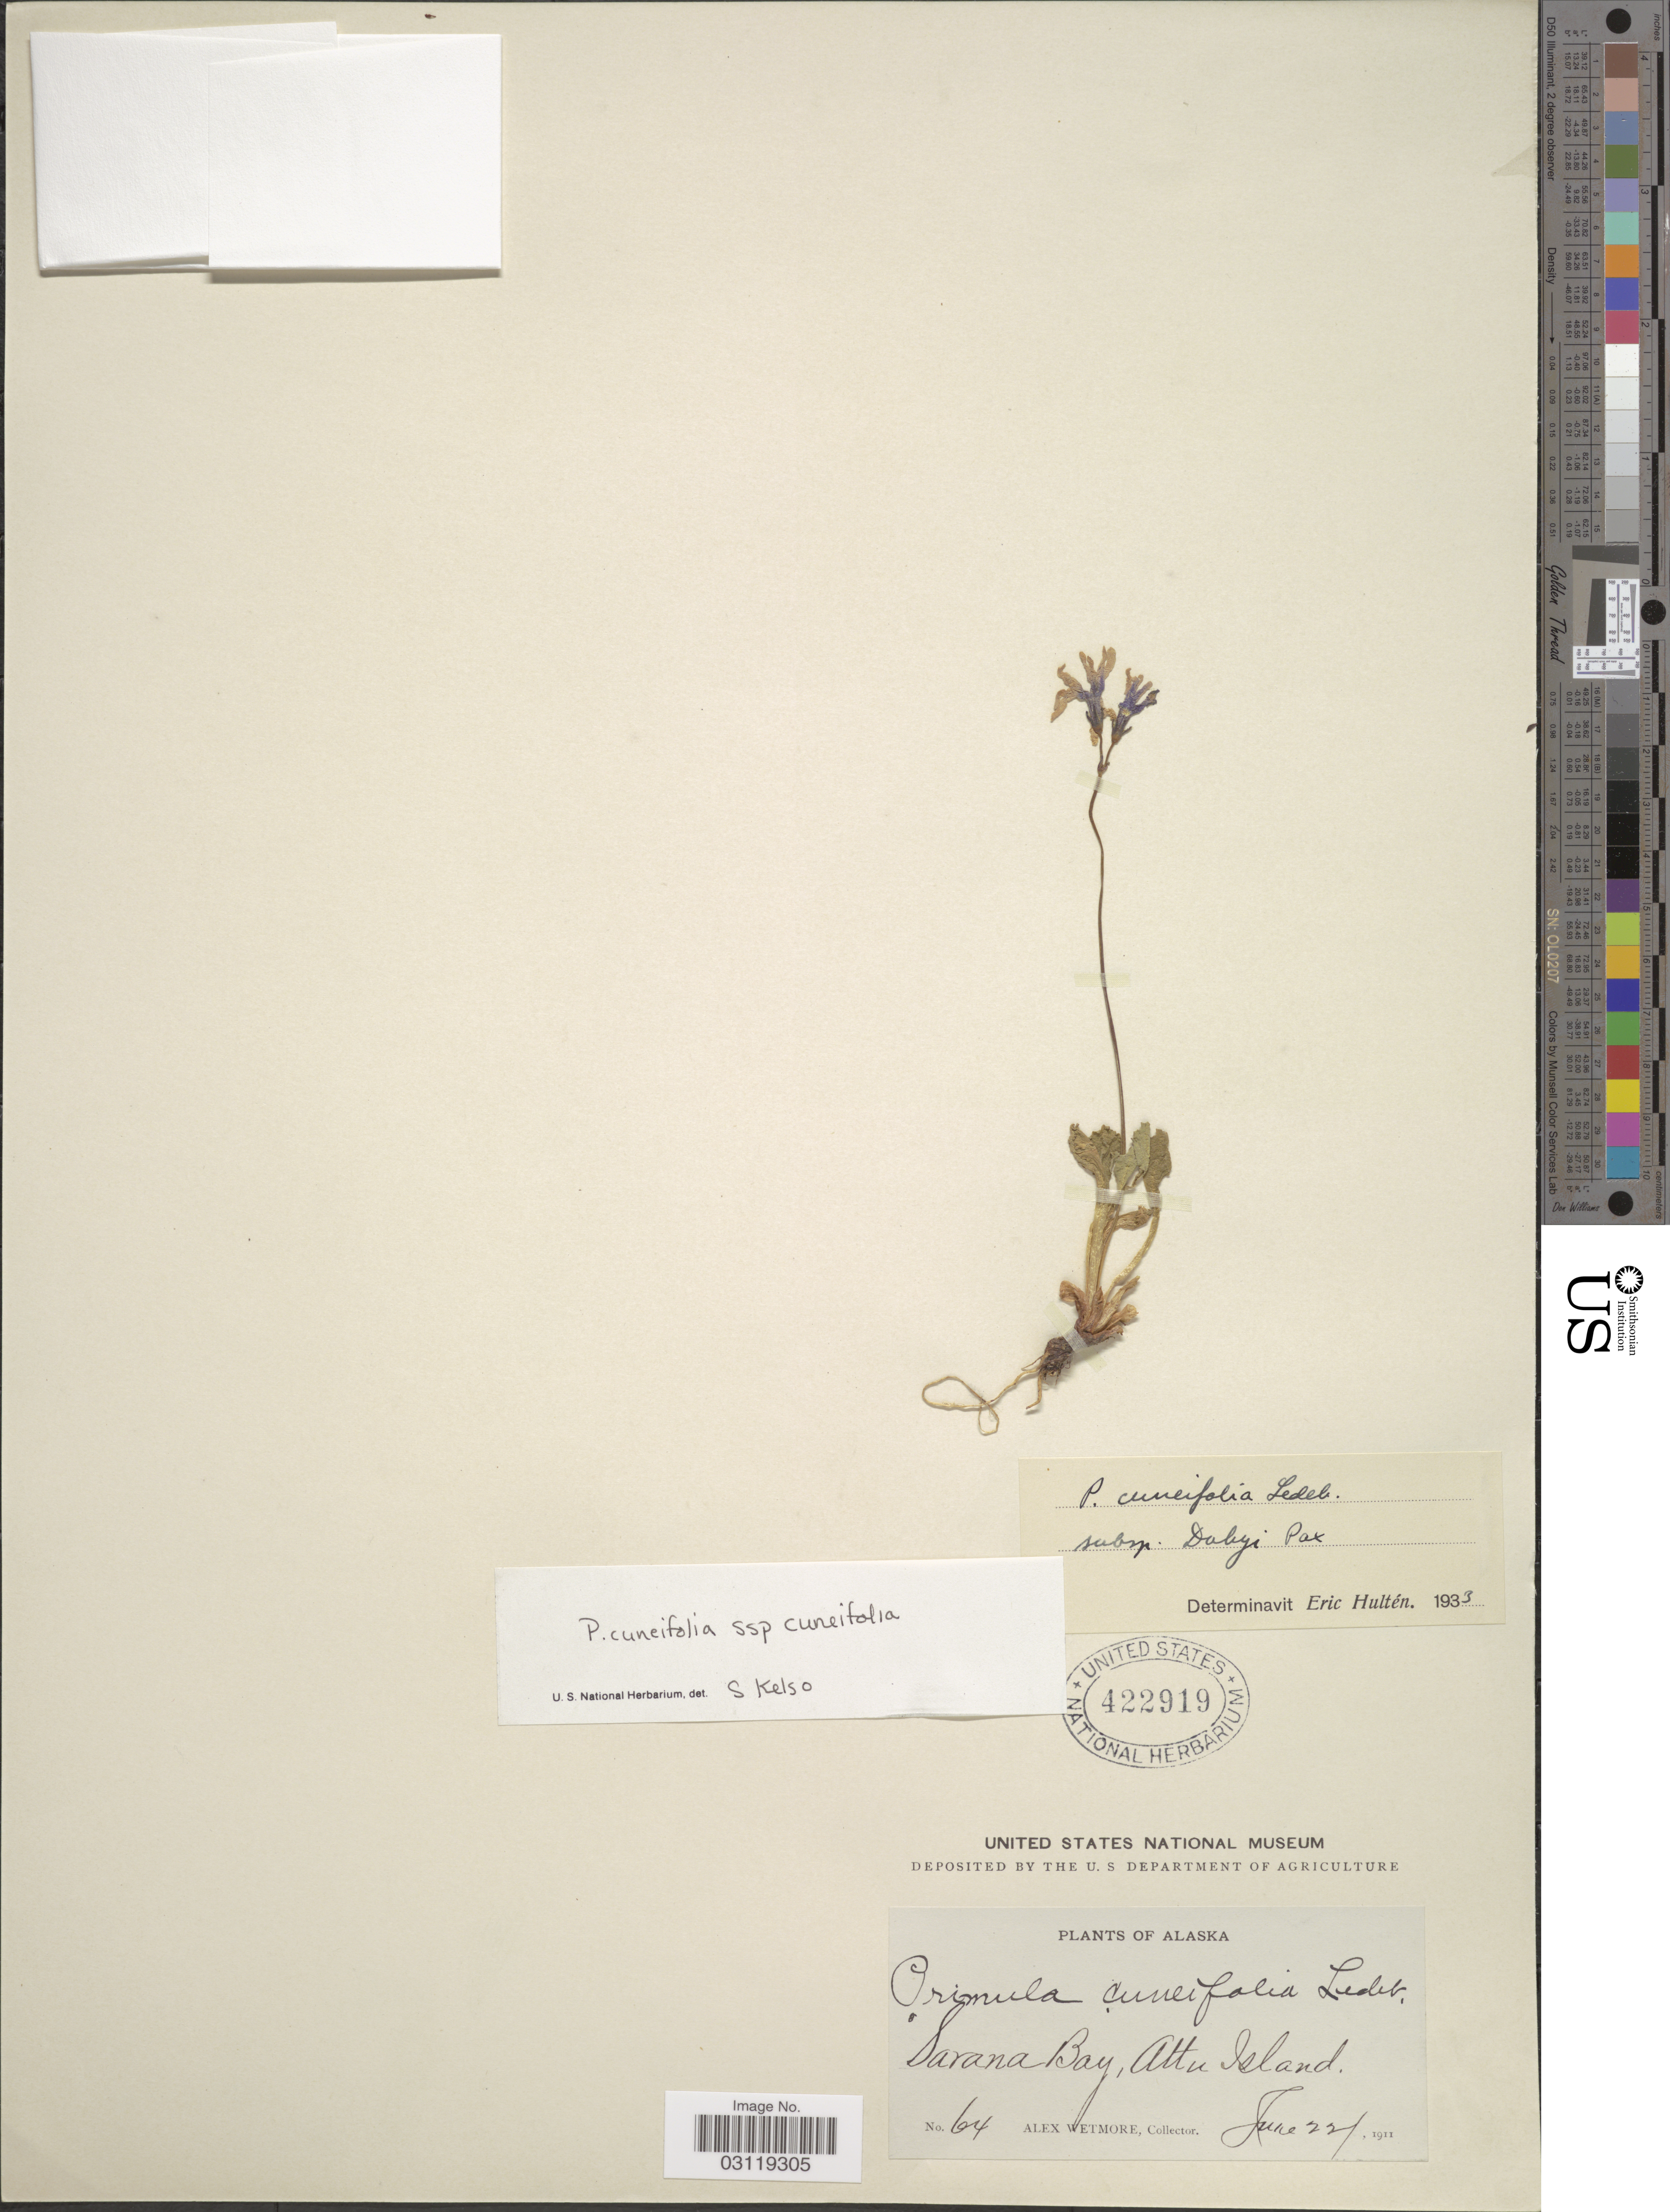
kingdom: Plantae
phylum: Tracheophyta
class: Magnoliopsida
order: Ericales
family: Primulaceae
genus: Primula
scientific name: Primula cuneifolia subsp. cuneifolia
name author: Ledeb.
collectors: A. Wetmore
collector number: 64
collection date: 1911-06-22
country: United States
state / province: Alaska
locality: Savana Bay, Attu Island.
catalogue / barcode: US 422919